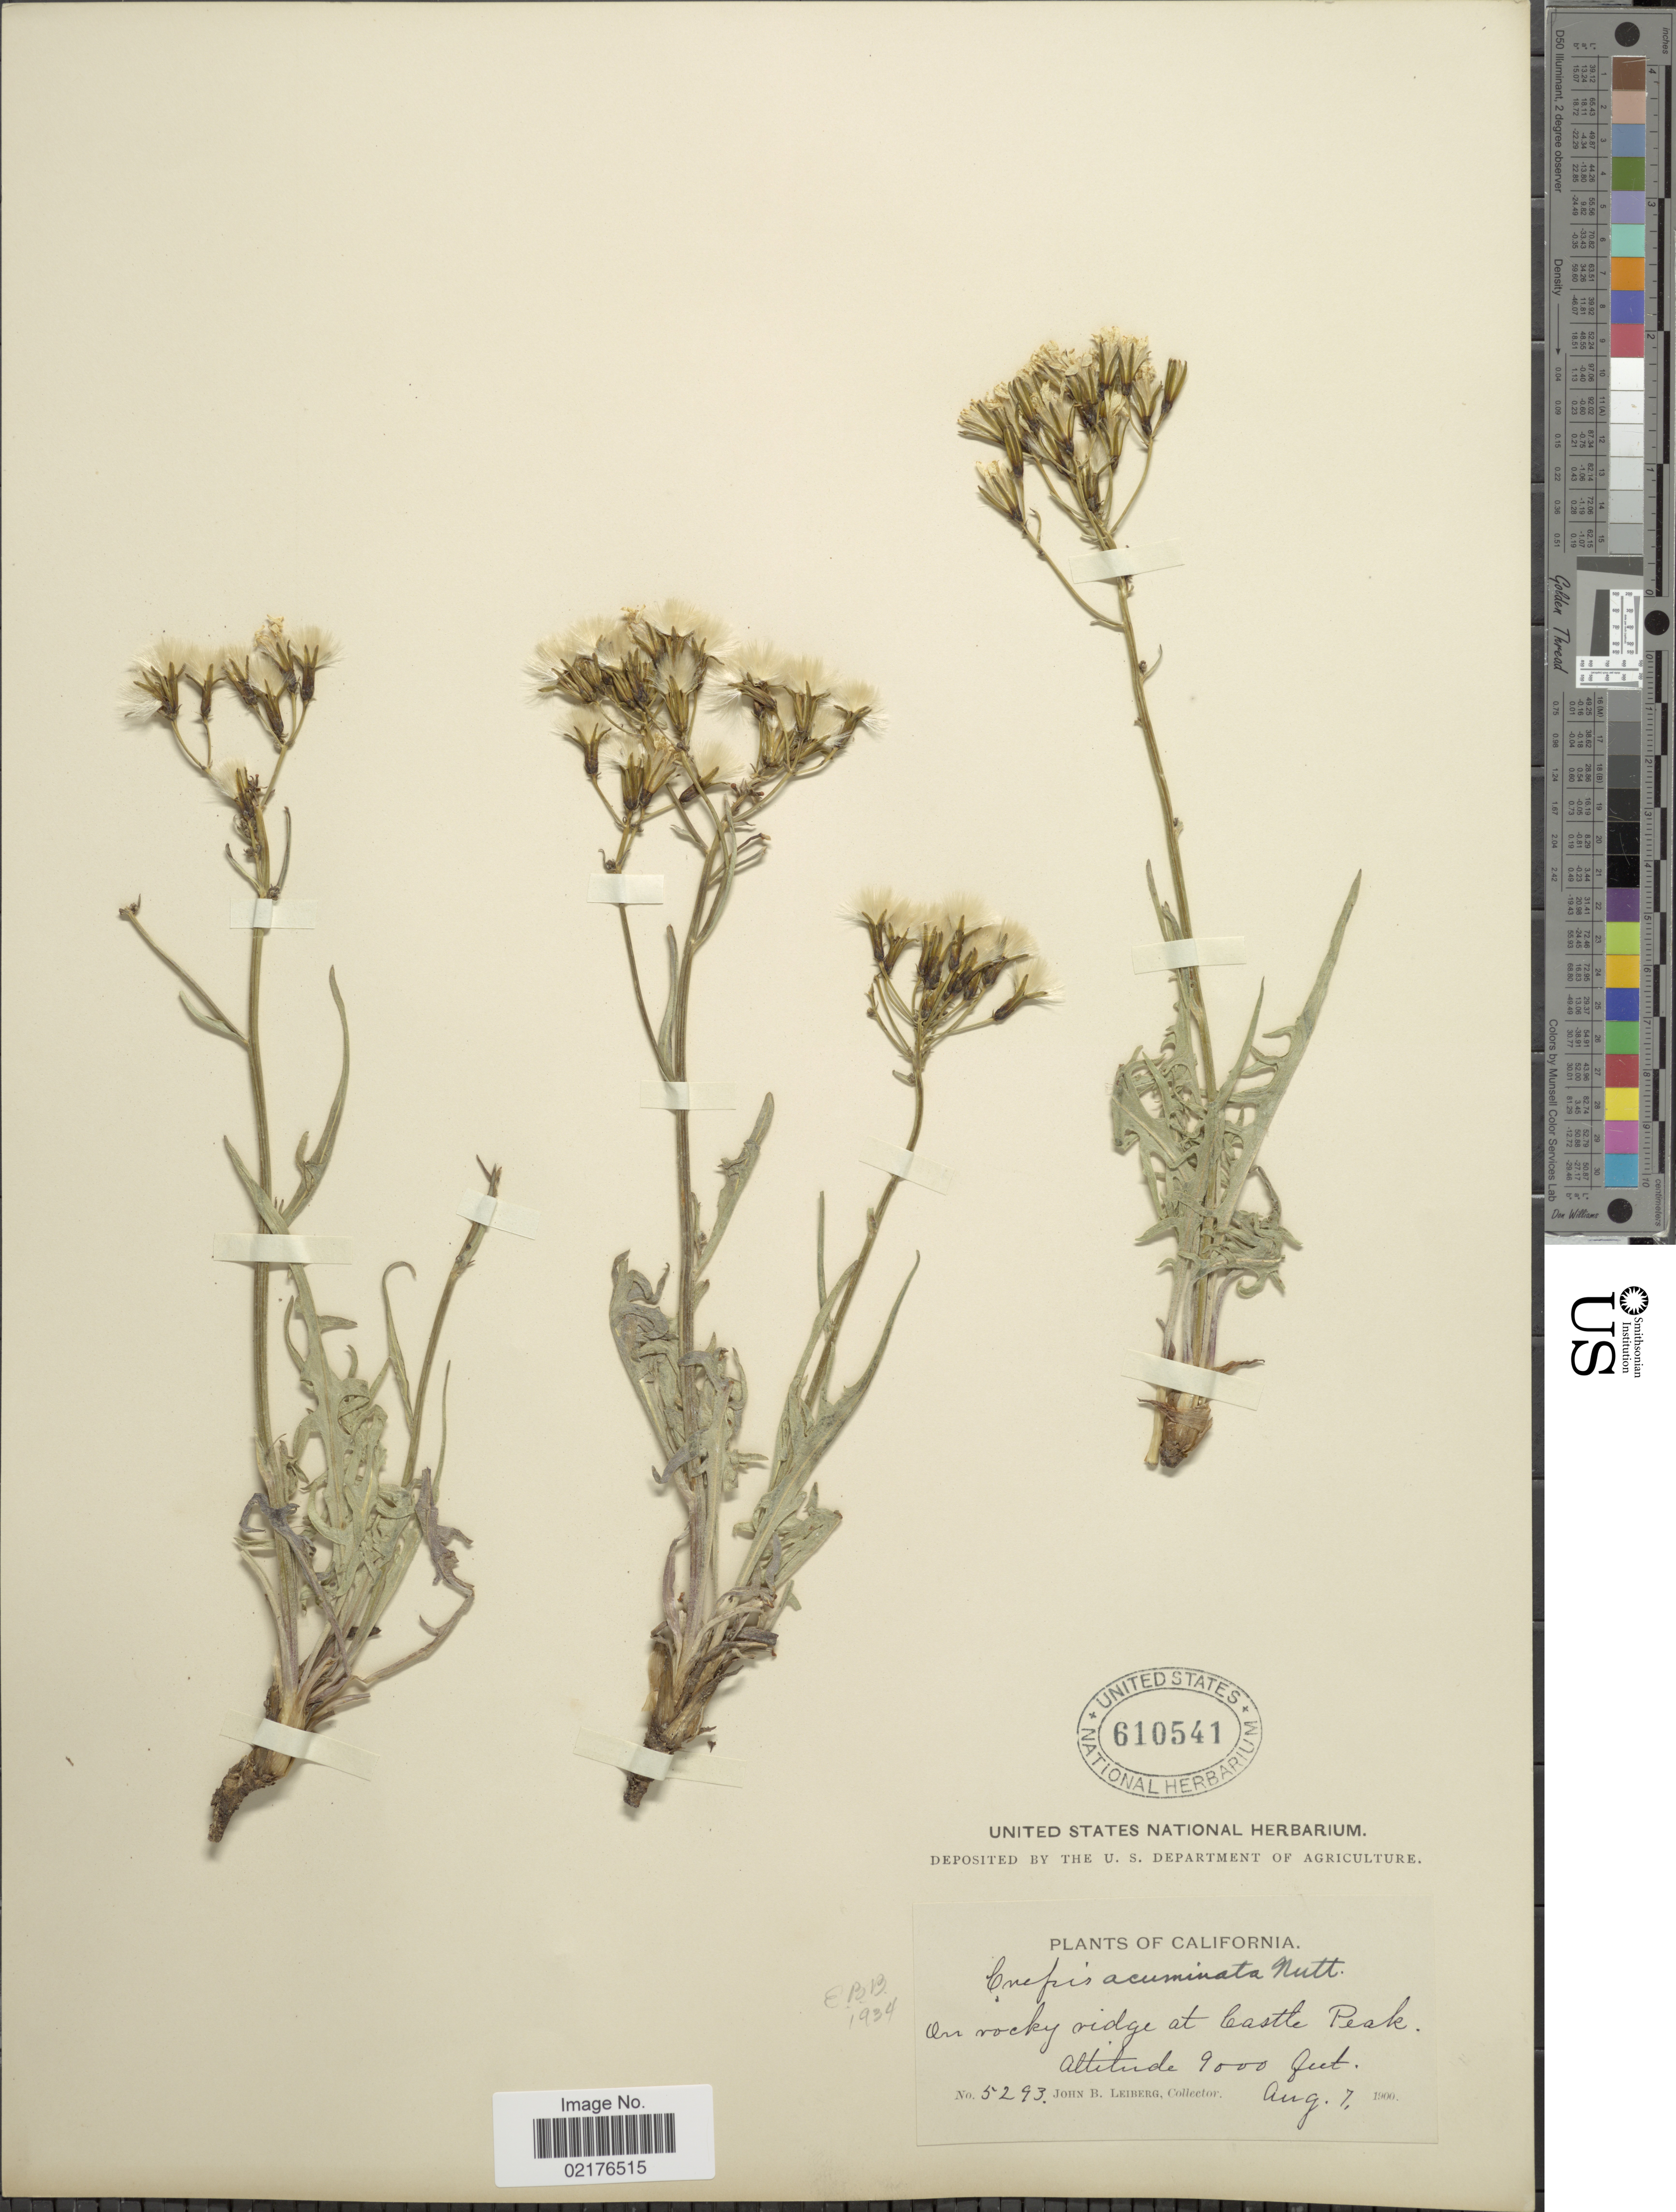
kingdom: Plantae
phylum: Tracheophyta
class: Magnoliopsida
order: Asterales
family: Asteraceae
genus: Crepis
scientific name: Crepis acuminata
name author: Nutt.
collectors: J. B. Leiberg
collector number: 5293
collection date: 1900-08-07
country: United States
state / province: California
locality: On rocky ridge at Castle Peak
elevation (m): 2743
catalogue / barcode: US 610541